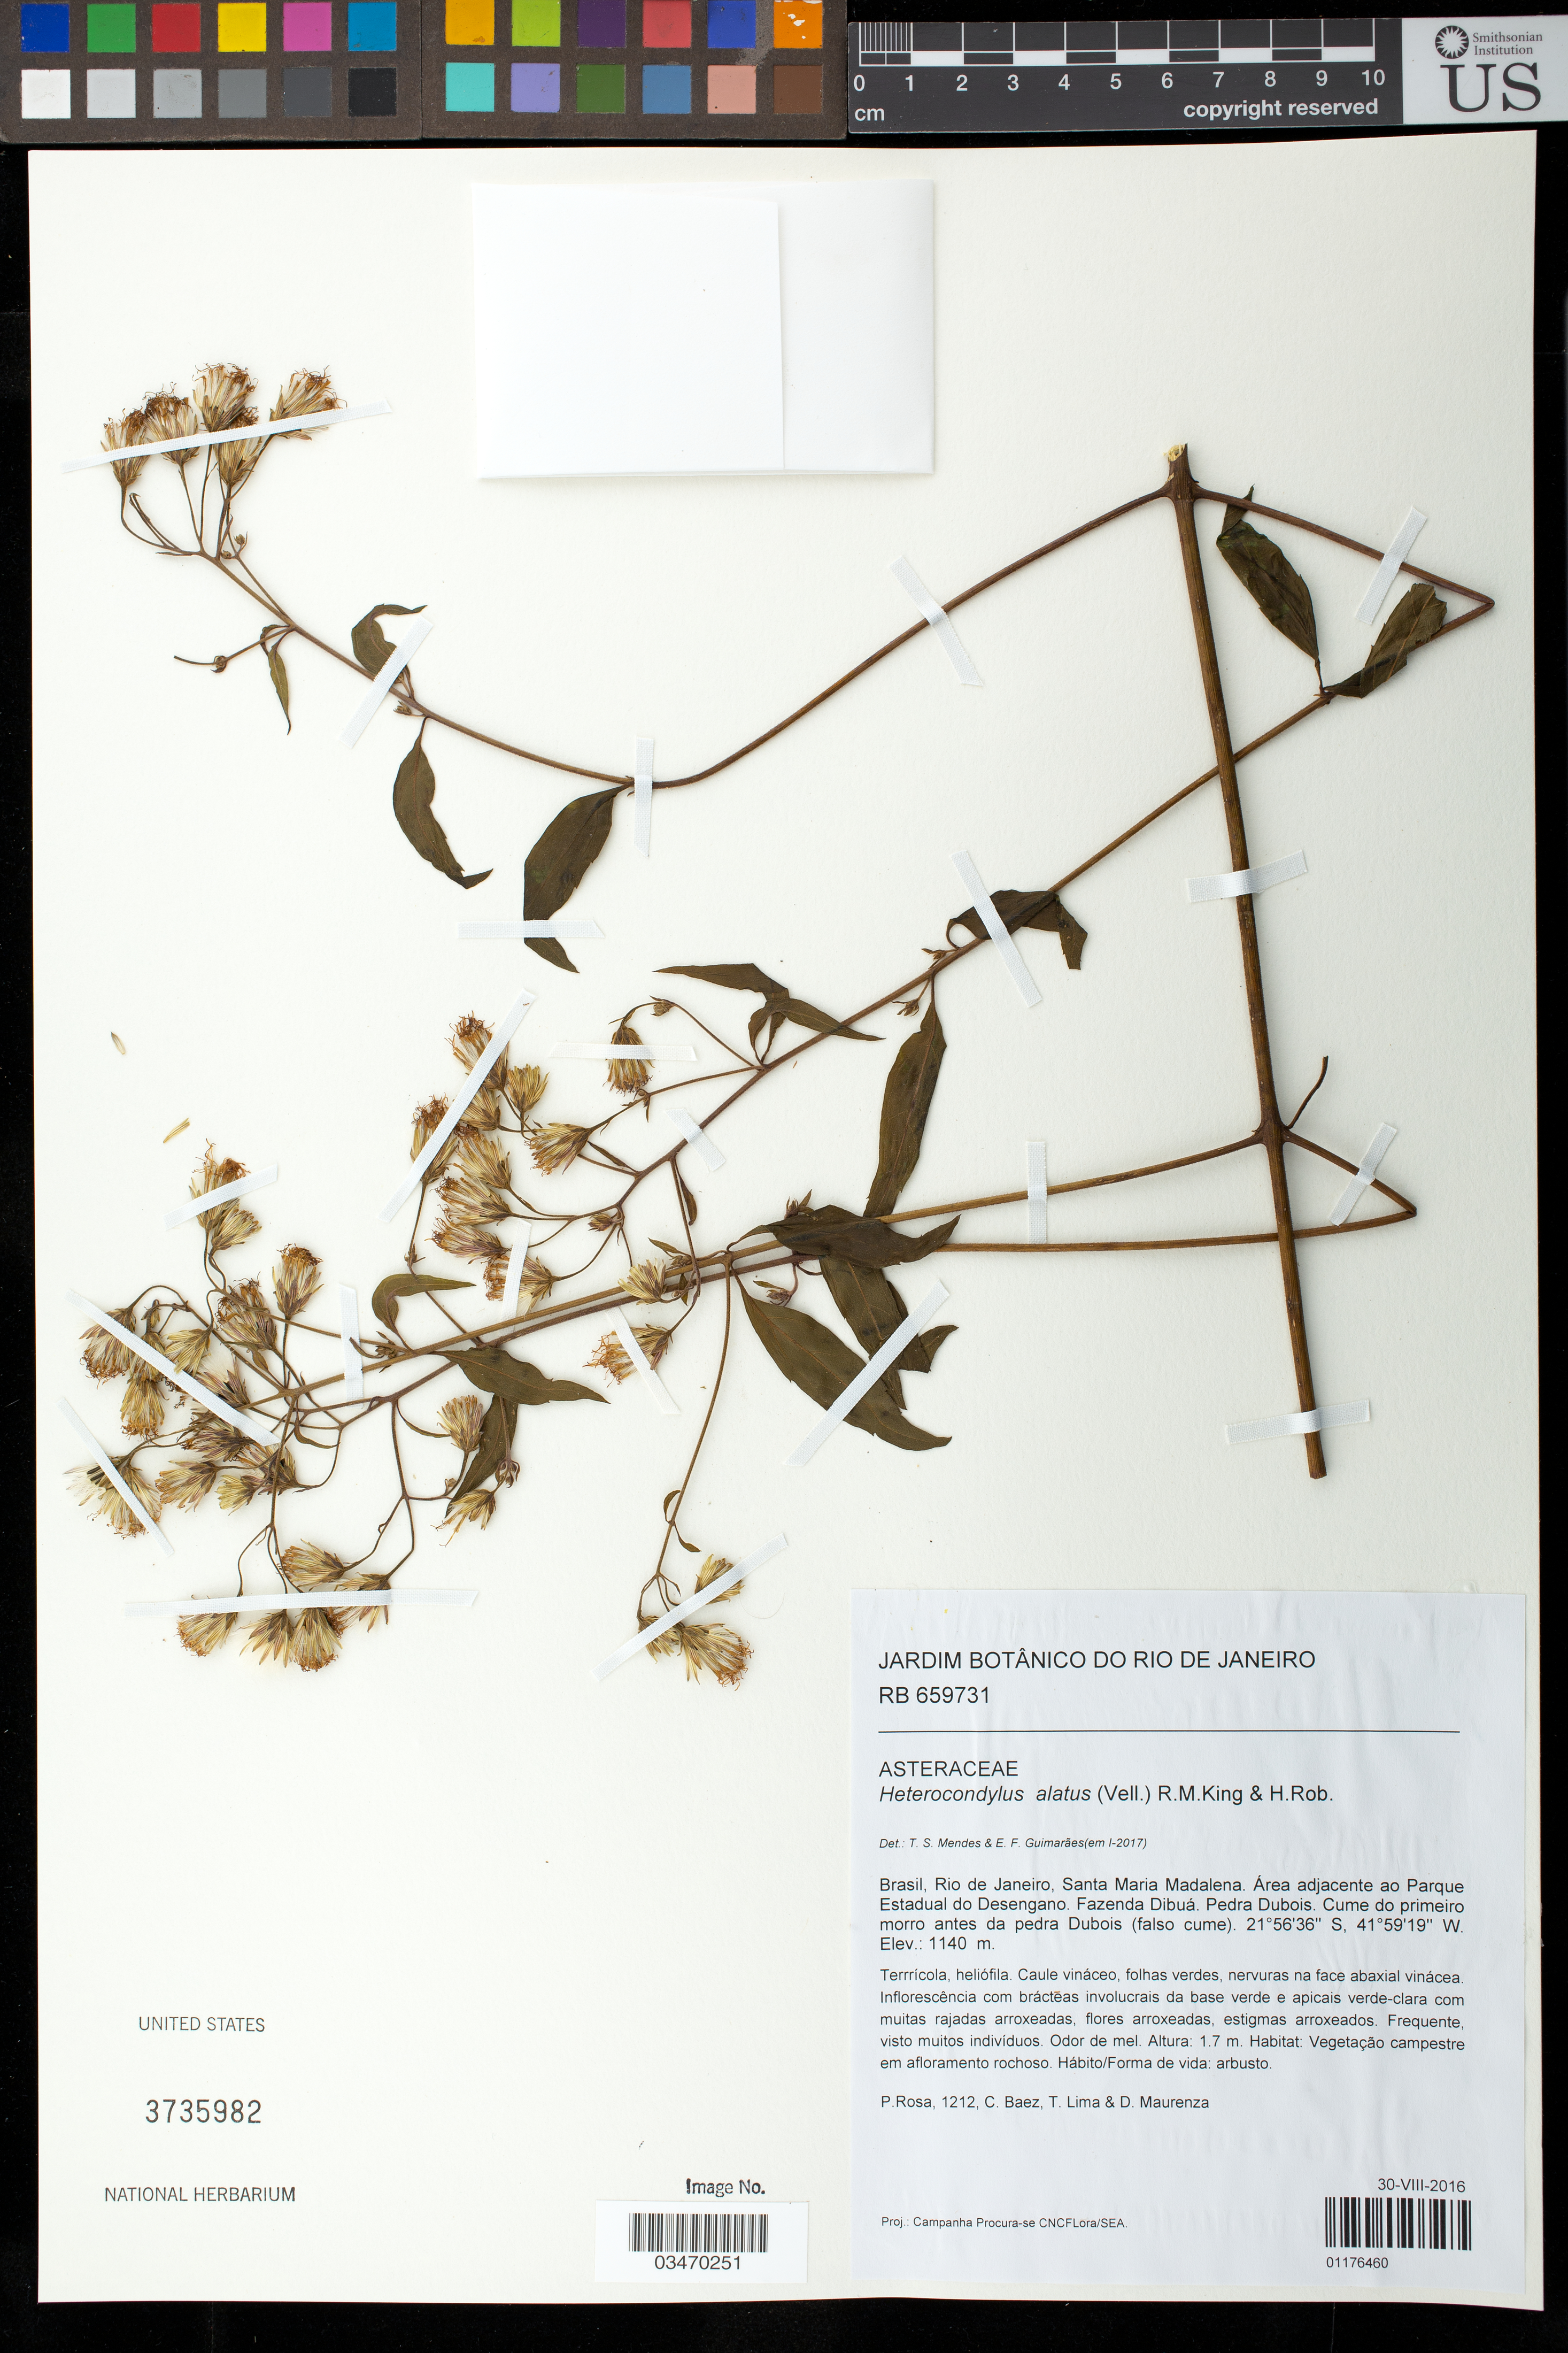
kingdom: Plantae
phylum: Tracheophyta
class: Magnoliopsida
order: Asterales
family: Asteraceae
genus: Heterocondylus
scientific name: Heterocondylus alatus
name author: (Vell.) R.M. King & H. Rob.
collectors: P. Rosa, C. Baez, T. Lima & D. Maurenza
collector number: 1212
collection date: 2016-08-30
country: Brazil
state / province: Rio de Janeiro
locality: Santa Maria Madalena. Area adjacente ao Parque Estadual do Desengano. Fazenda Dibua. Pedra Dubois. Cume da Pedra Dubois, lado direito de descida.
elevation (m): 1227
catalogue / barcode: US 3735982